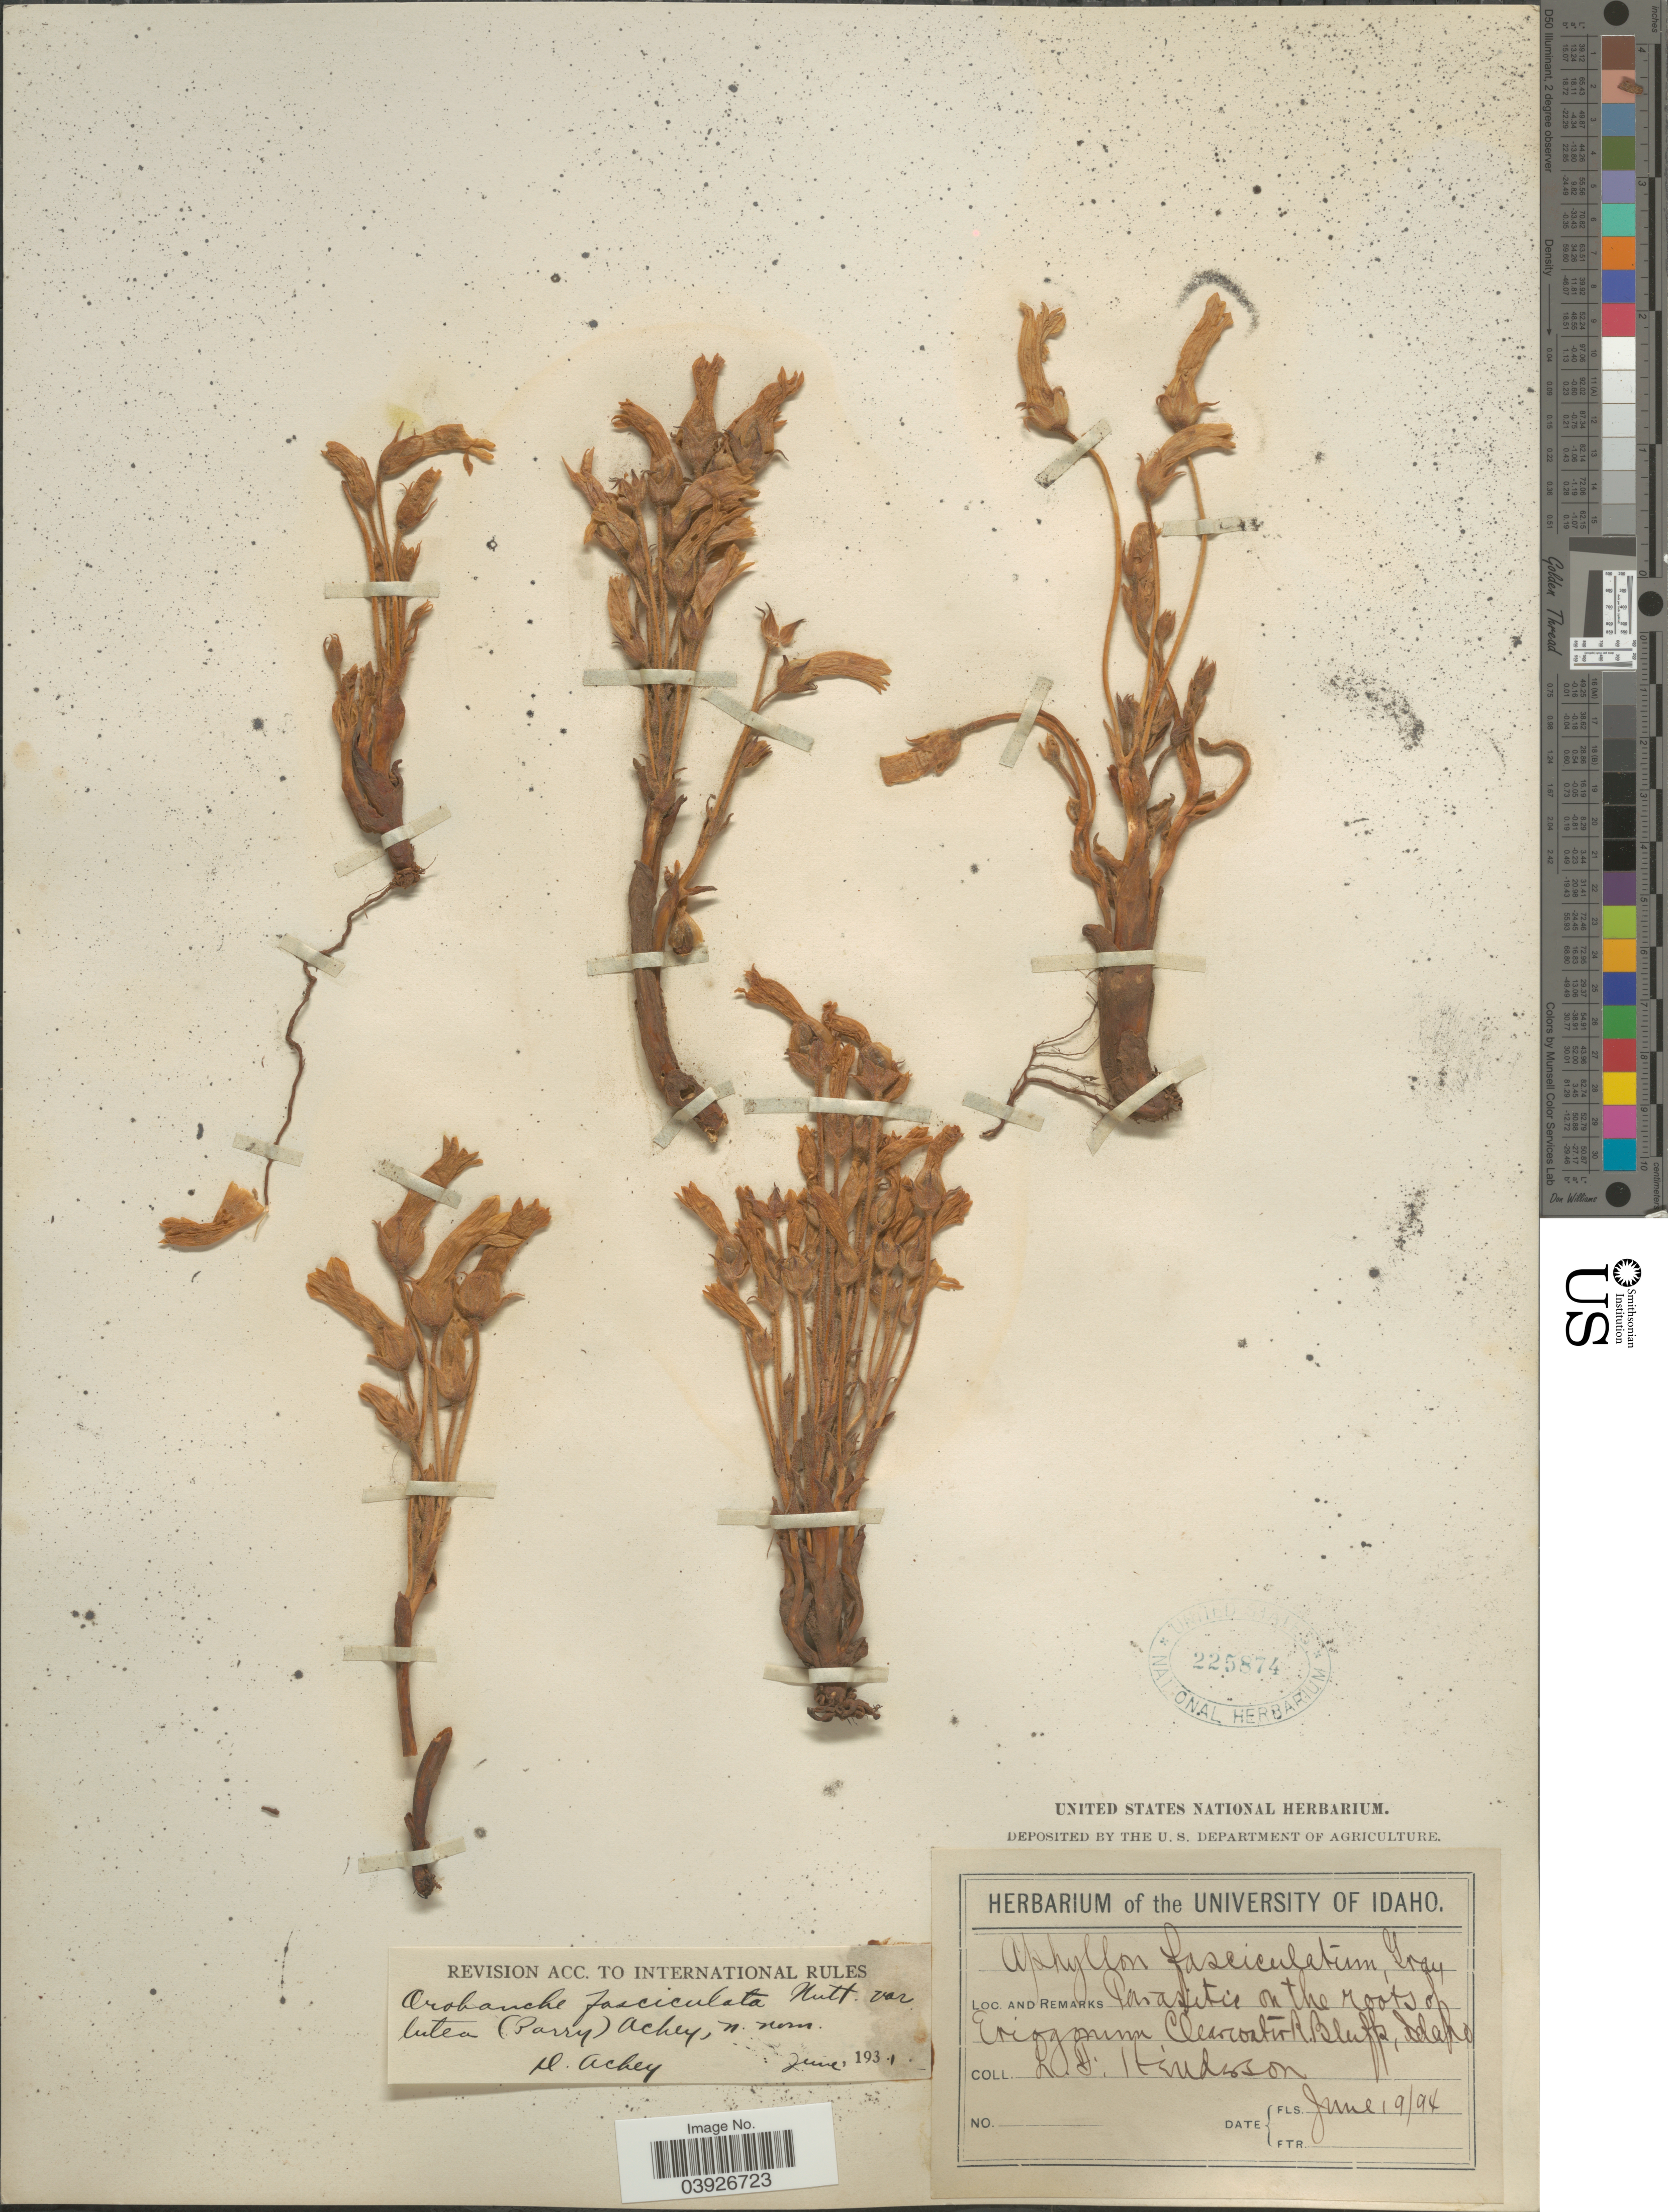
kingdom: Plantae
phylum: Tracheophyta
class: Magnoliopsida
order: Lamiales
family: Orobanchaceae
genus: Aphyllon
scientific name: Aphyllon fasciculatum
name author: (Nutt.) Torr. & A. Gray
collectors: L. Henderson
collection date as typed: Transcribed d/m/y: 19/6/94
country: United States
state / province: Idaho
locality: Clearwater R. Bluffs.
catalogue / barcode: US 225874